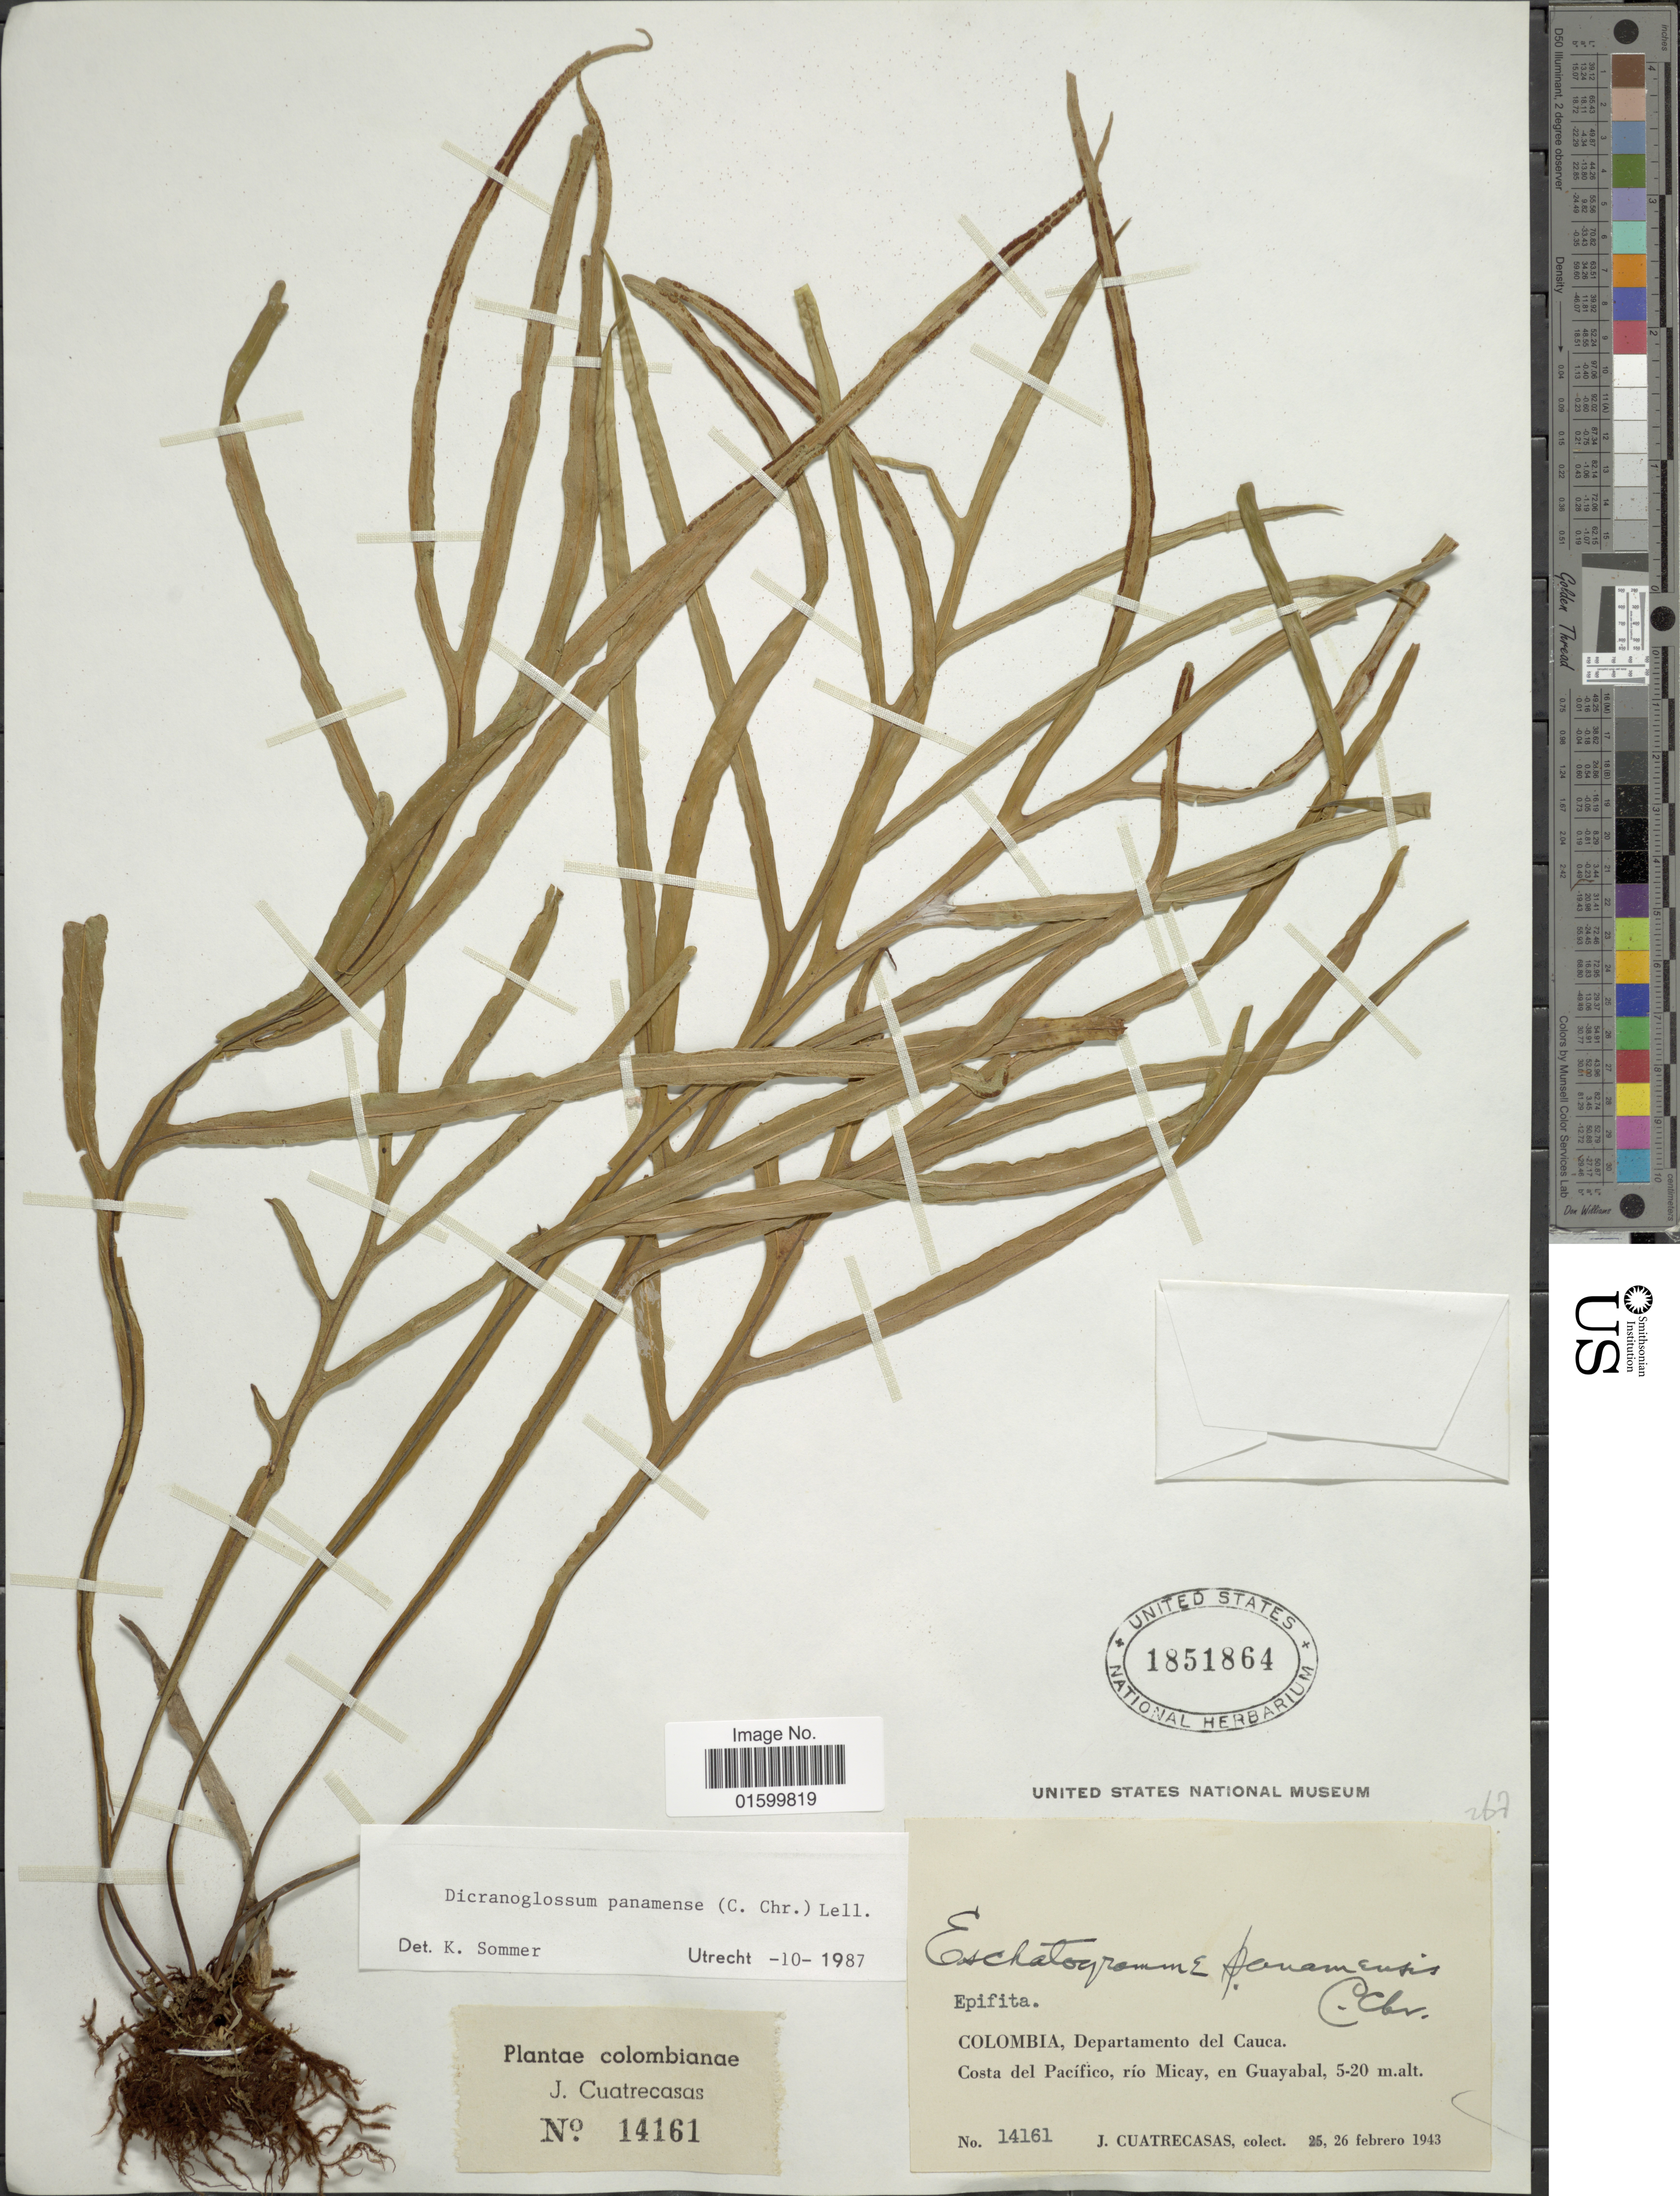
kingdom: Plantae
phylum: Tracheophyta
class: Polypodiopsida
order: Polypodiales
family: Polypodiaceae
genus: Pleopeltis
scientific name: Pleopeltis panamensis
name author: (Weath.) Pic. Serm.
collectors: J. Cuatrecasas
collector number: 14161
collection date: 1943-02-25/1943-02-26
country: Colombia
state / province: Cauca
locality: Departamento del Cauca, Costa del Pacifico, rio Micay, en Guayabal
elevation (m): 5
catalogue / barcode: US 1851864